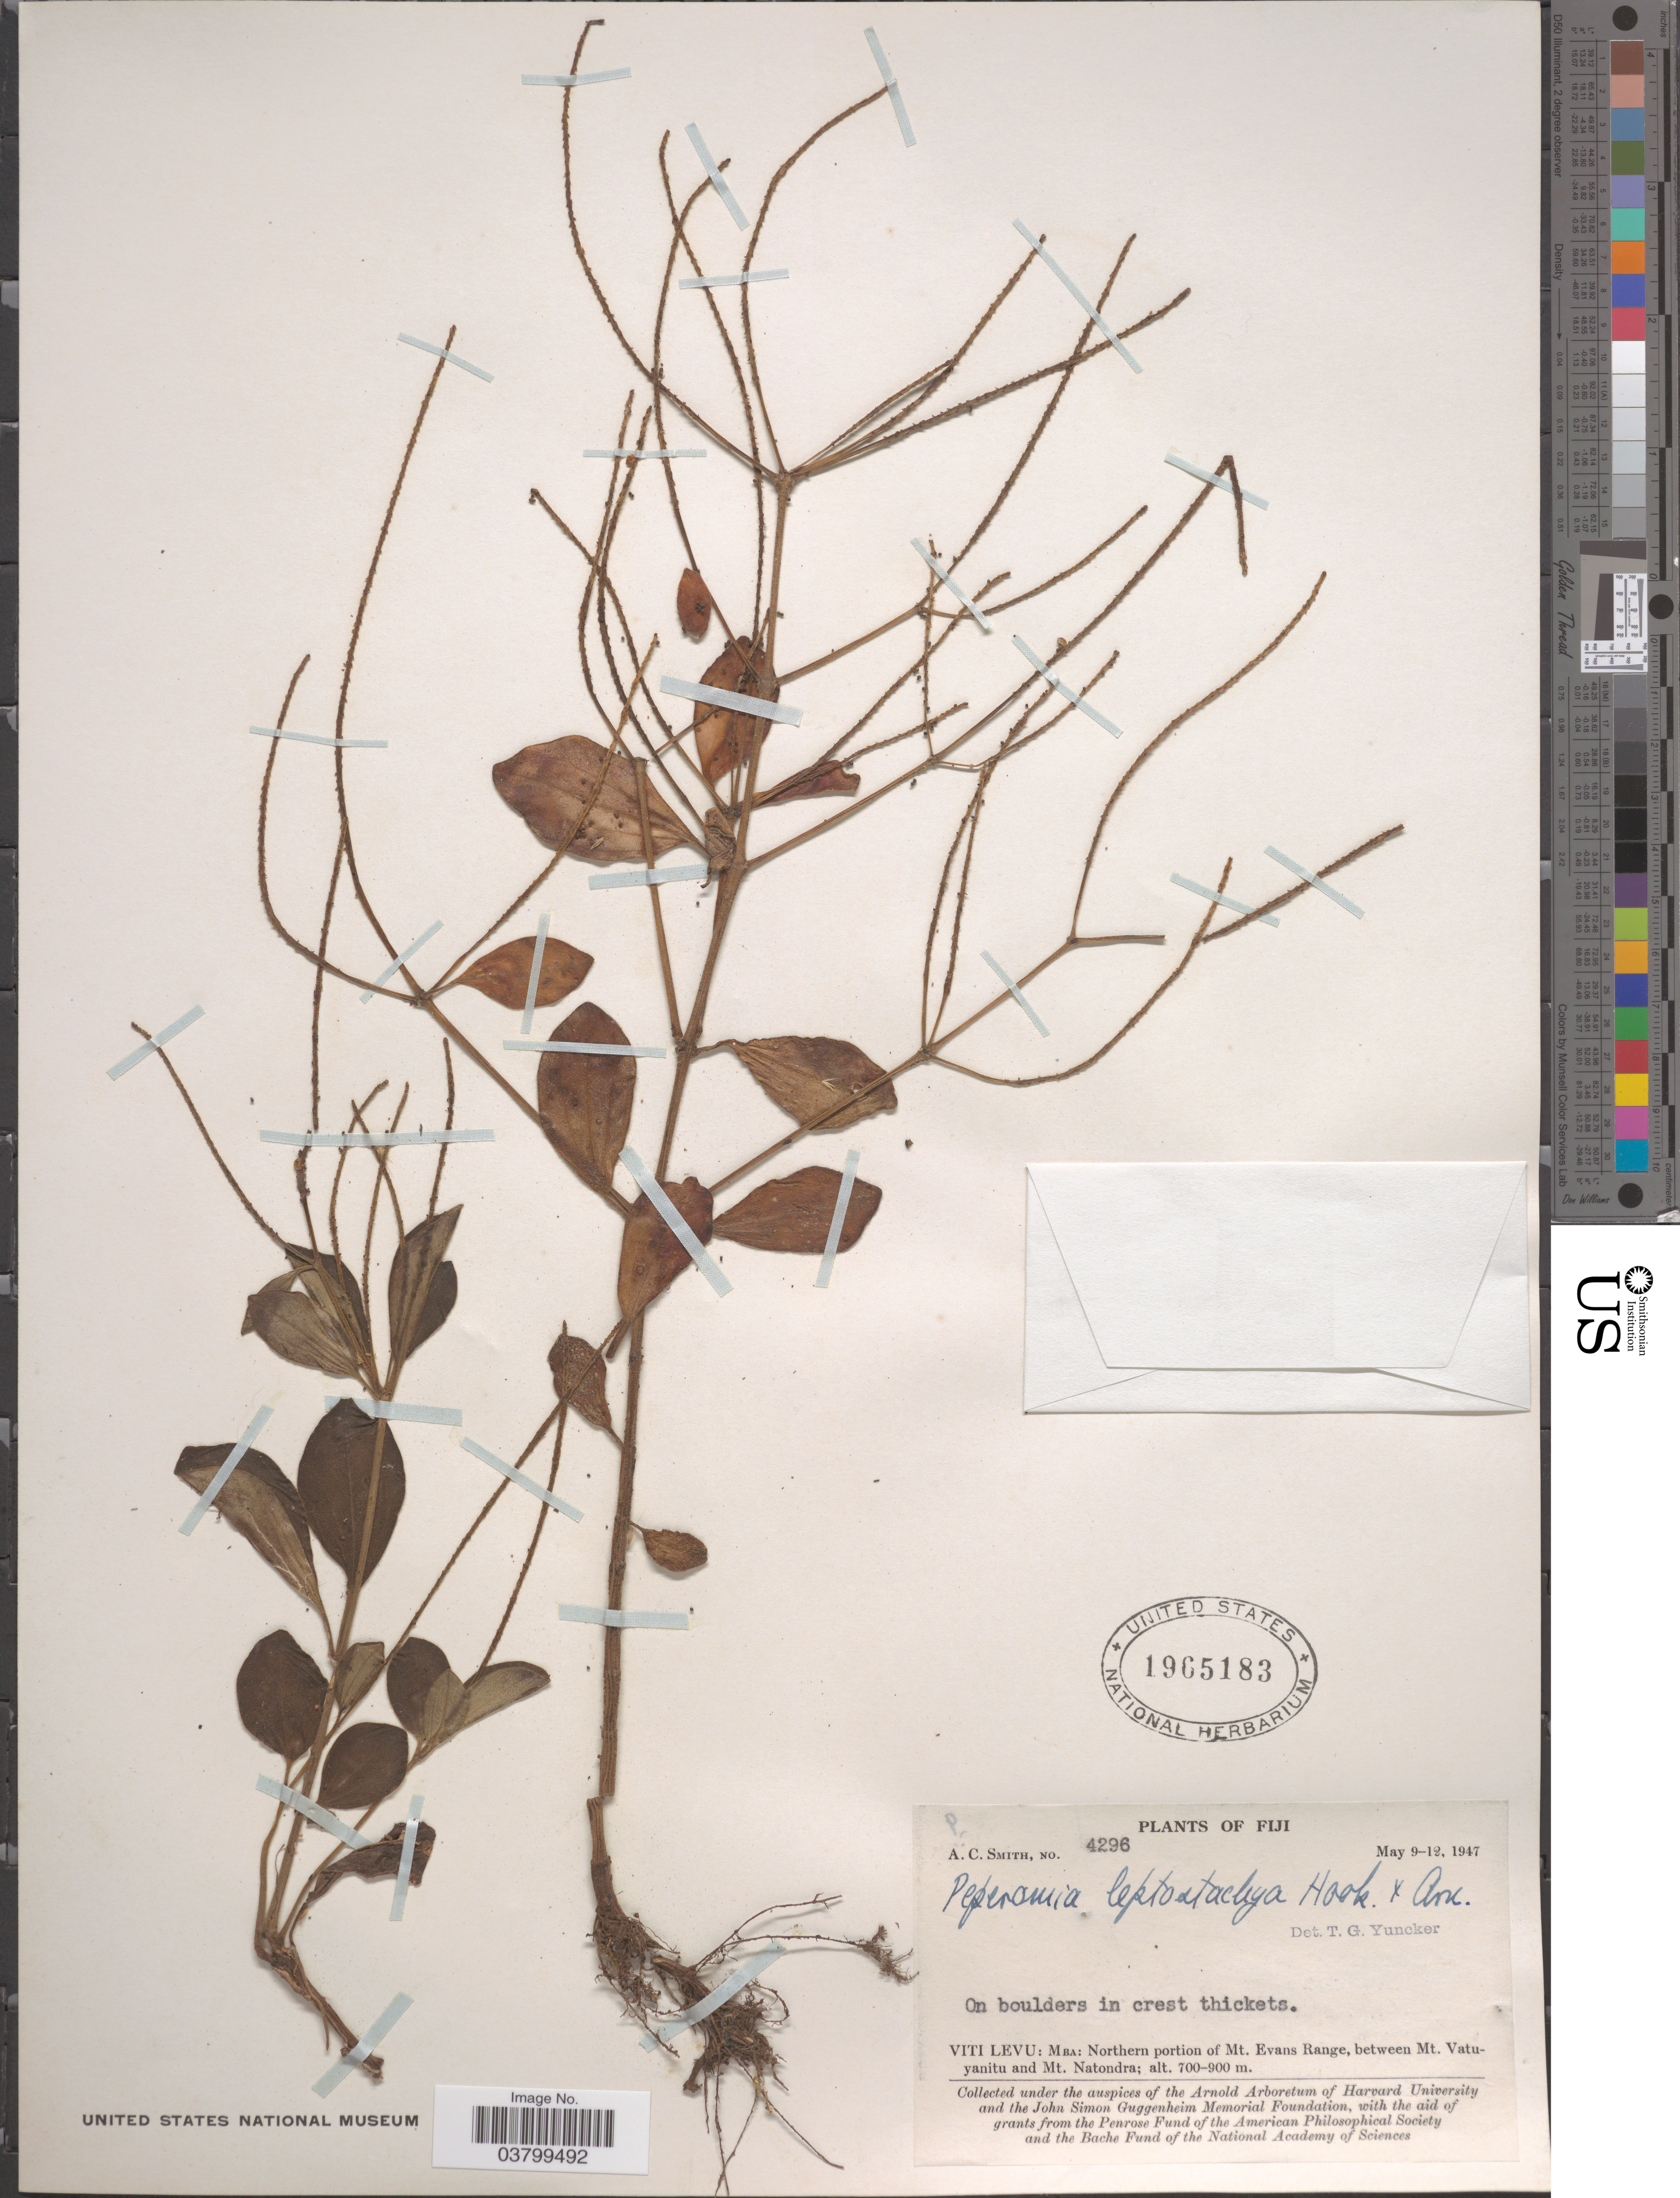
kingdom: Plantae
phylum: Tracheophyta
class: Magnoliopsida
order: Piperales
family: Piperaceae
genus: Peperomia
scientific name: Peperomia leptostachya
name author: Hook. & Arn.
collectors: A. C. Smith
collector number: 4296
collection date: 1947-05-09/1947-05-12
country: Fiji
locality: Viti Levu: Mba: Northern portion of Mt. Evans Range, between Mt. Vatuyanitu and Mt. Natondra.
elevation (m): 700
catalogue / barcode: US 1965183